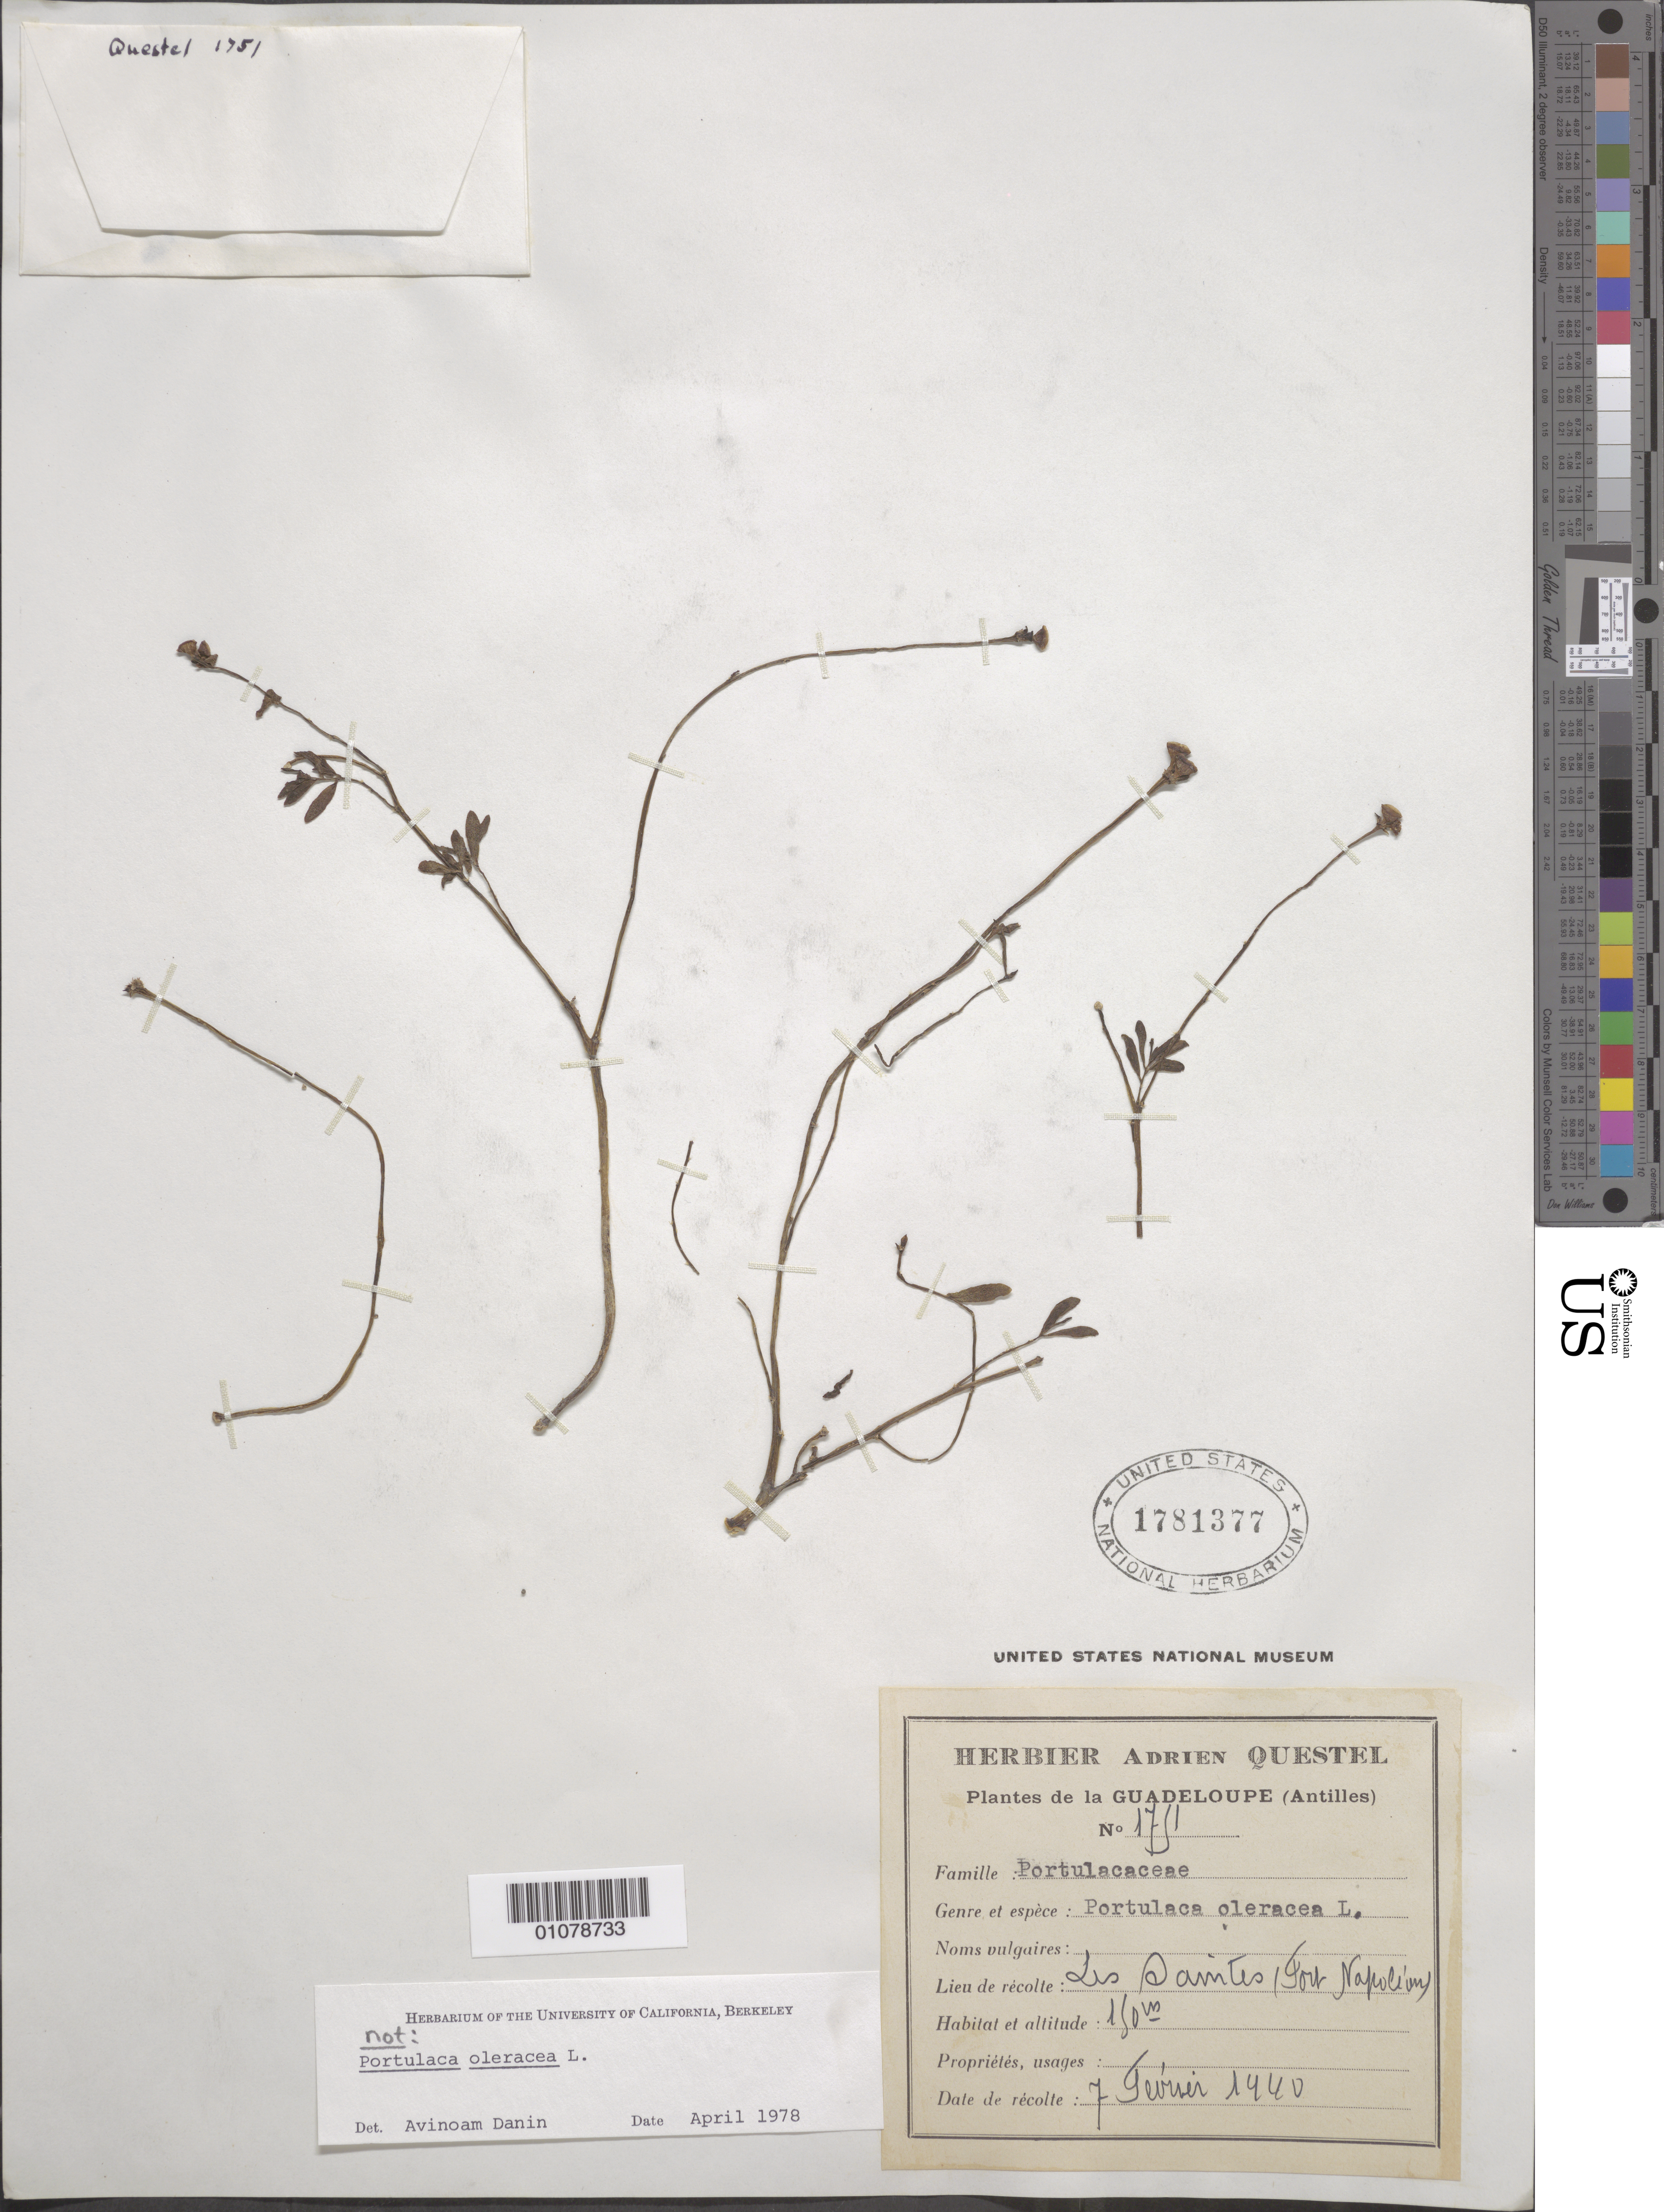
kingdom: Plantae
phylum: Tracheophyta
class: Magnoliopsida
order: Caryophyllales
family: Portulacaceae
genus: Portulaca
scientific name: Portulaca sp.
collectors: A. Questel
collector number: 1751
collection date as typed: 07 Feb 1940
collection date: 1940-02-07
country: Guadeloupe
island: Les Saintes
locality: Les Saintes, Fort Napoleon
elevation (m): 150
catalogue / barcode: US 1781377